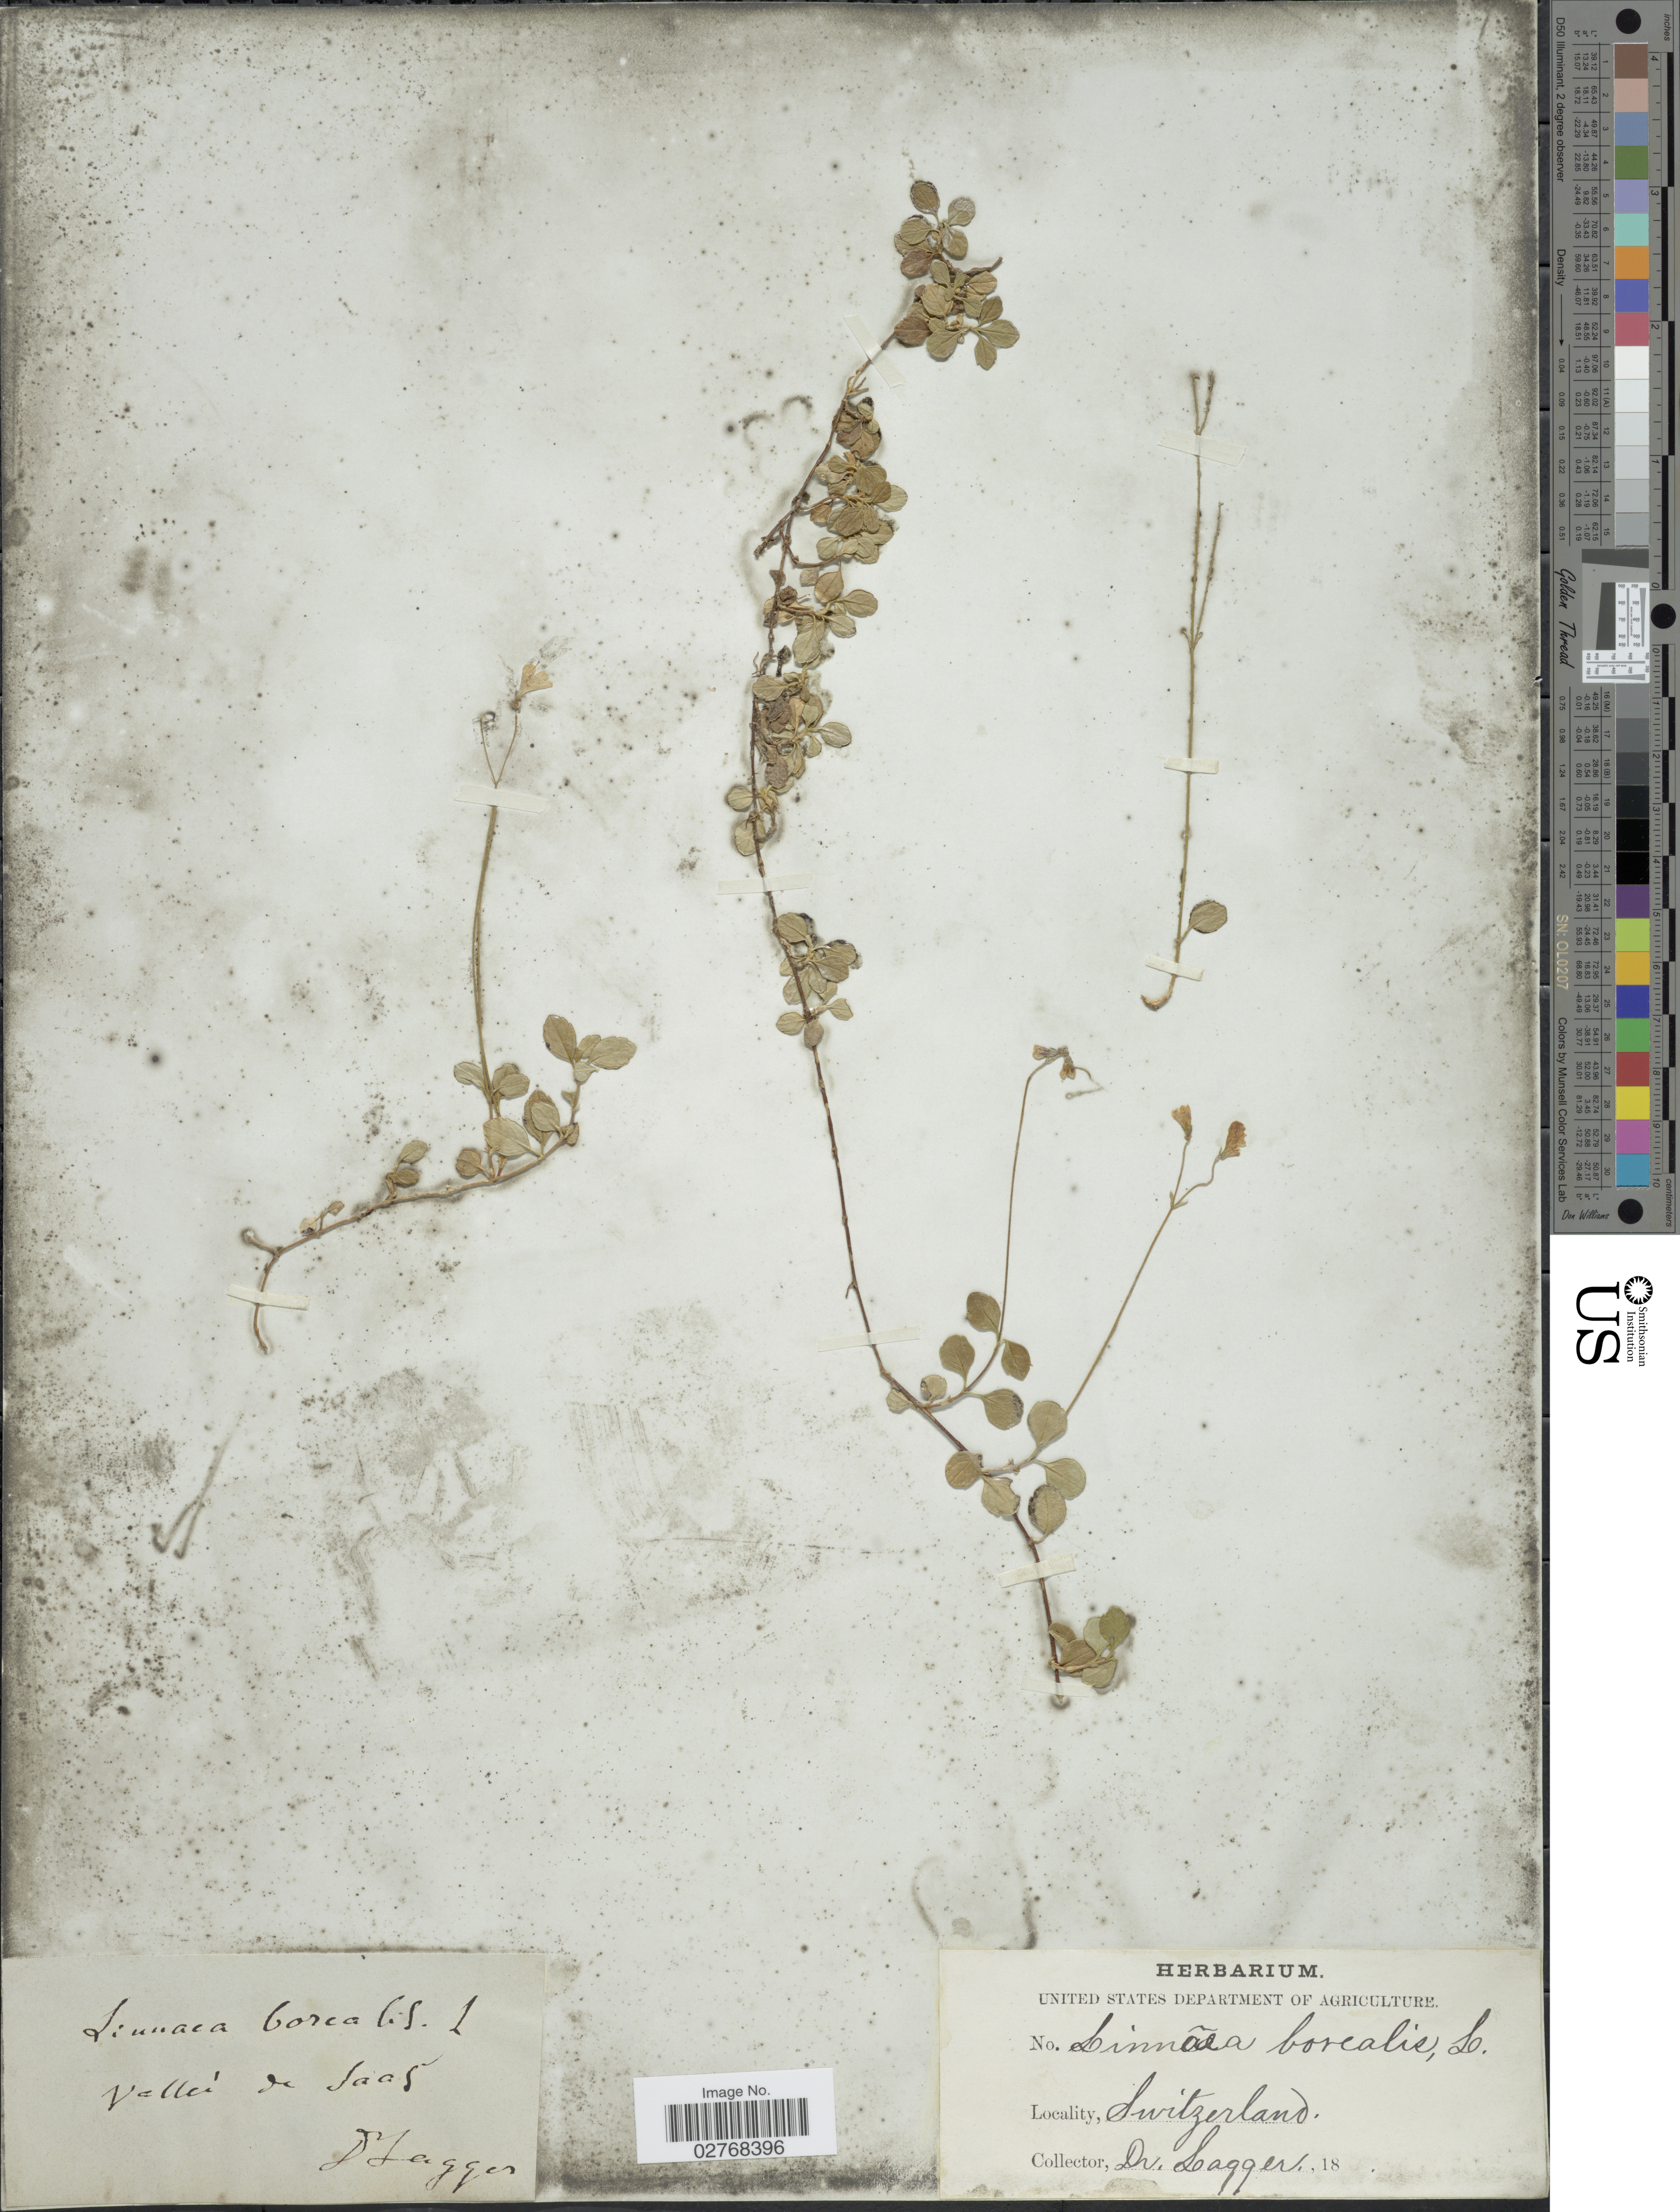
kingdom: Plantae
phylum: Tracheophyta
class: Magnoliopsida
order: Dipsacales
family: Caprifoliaceae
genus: Linnaea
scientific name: Linnaea borealis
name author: L.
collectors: F. J. Lagger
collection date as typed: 18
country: Switzerland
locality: Vallée de Saas